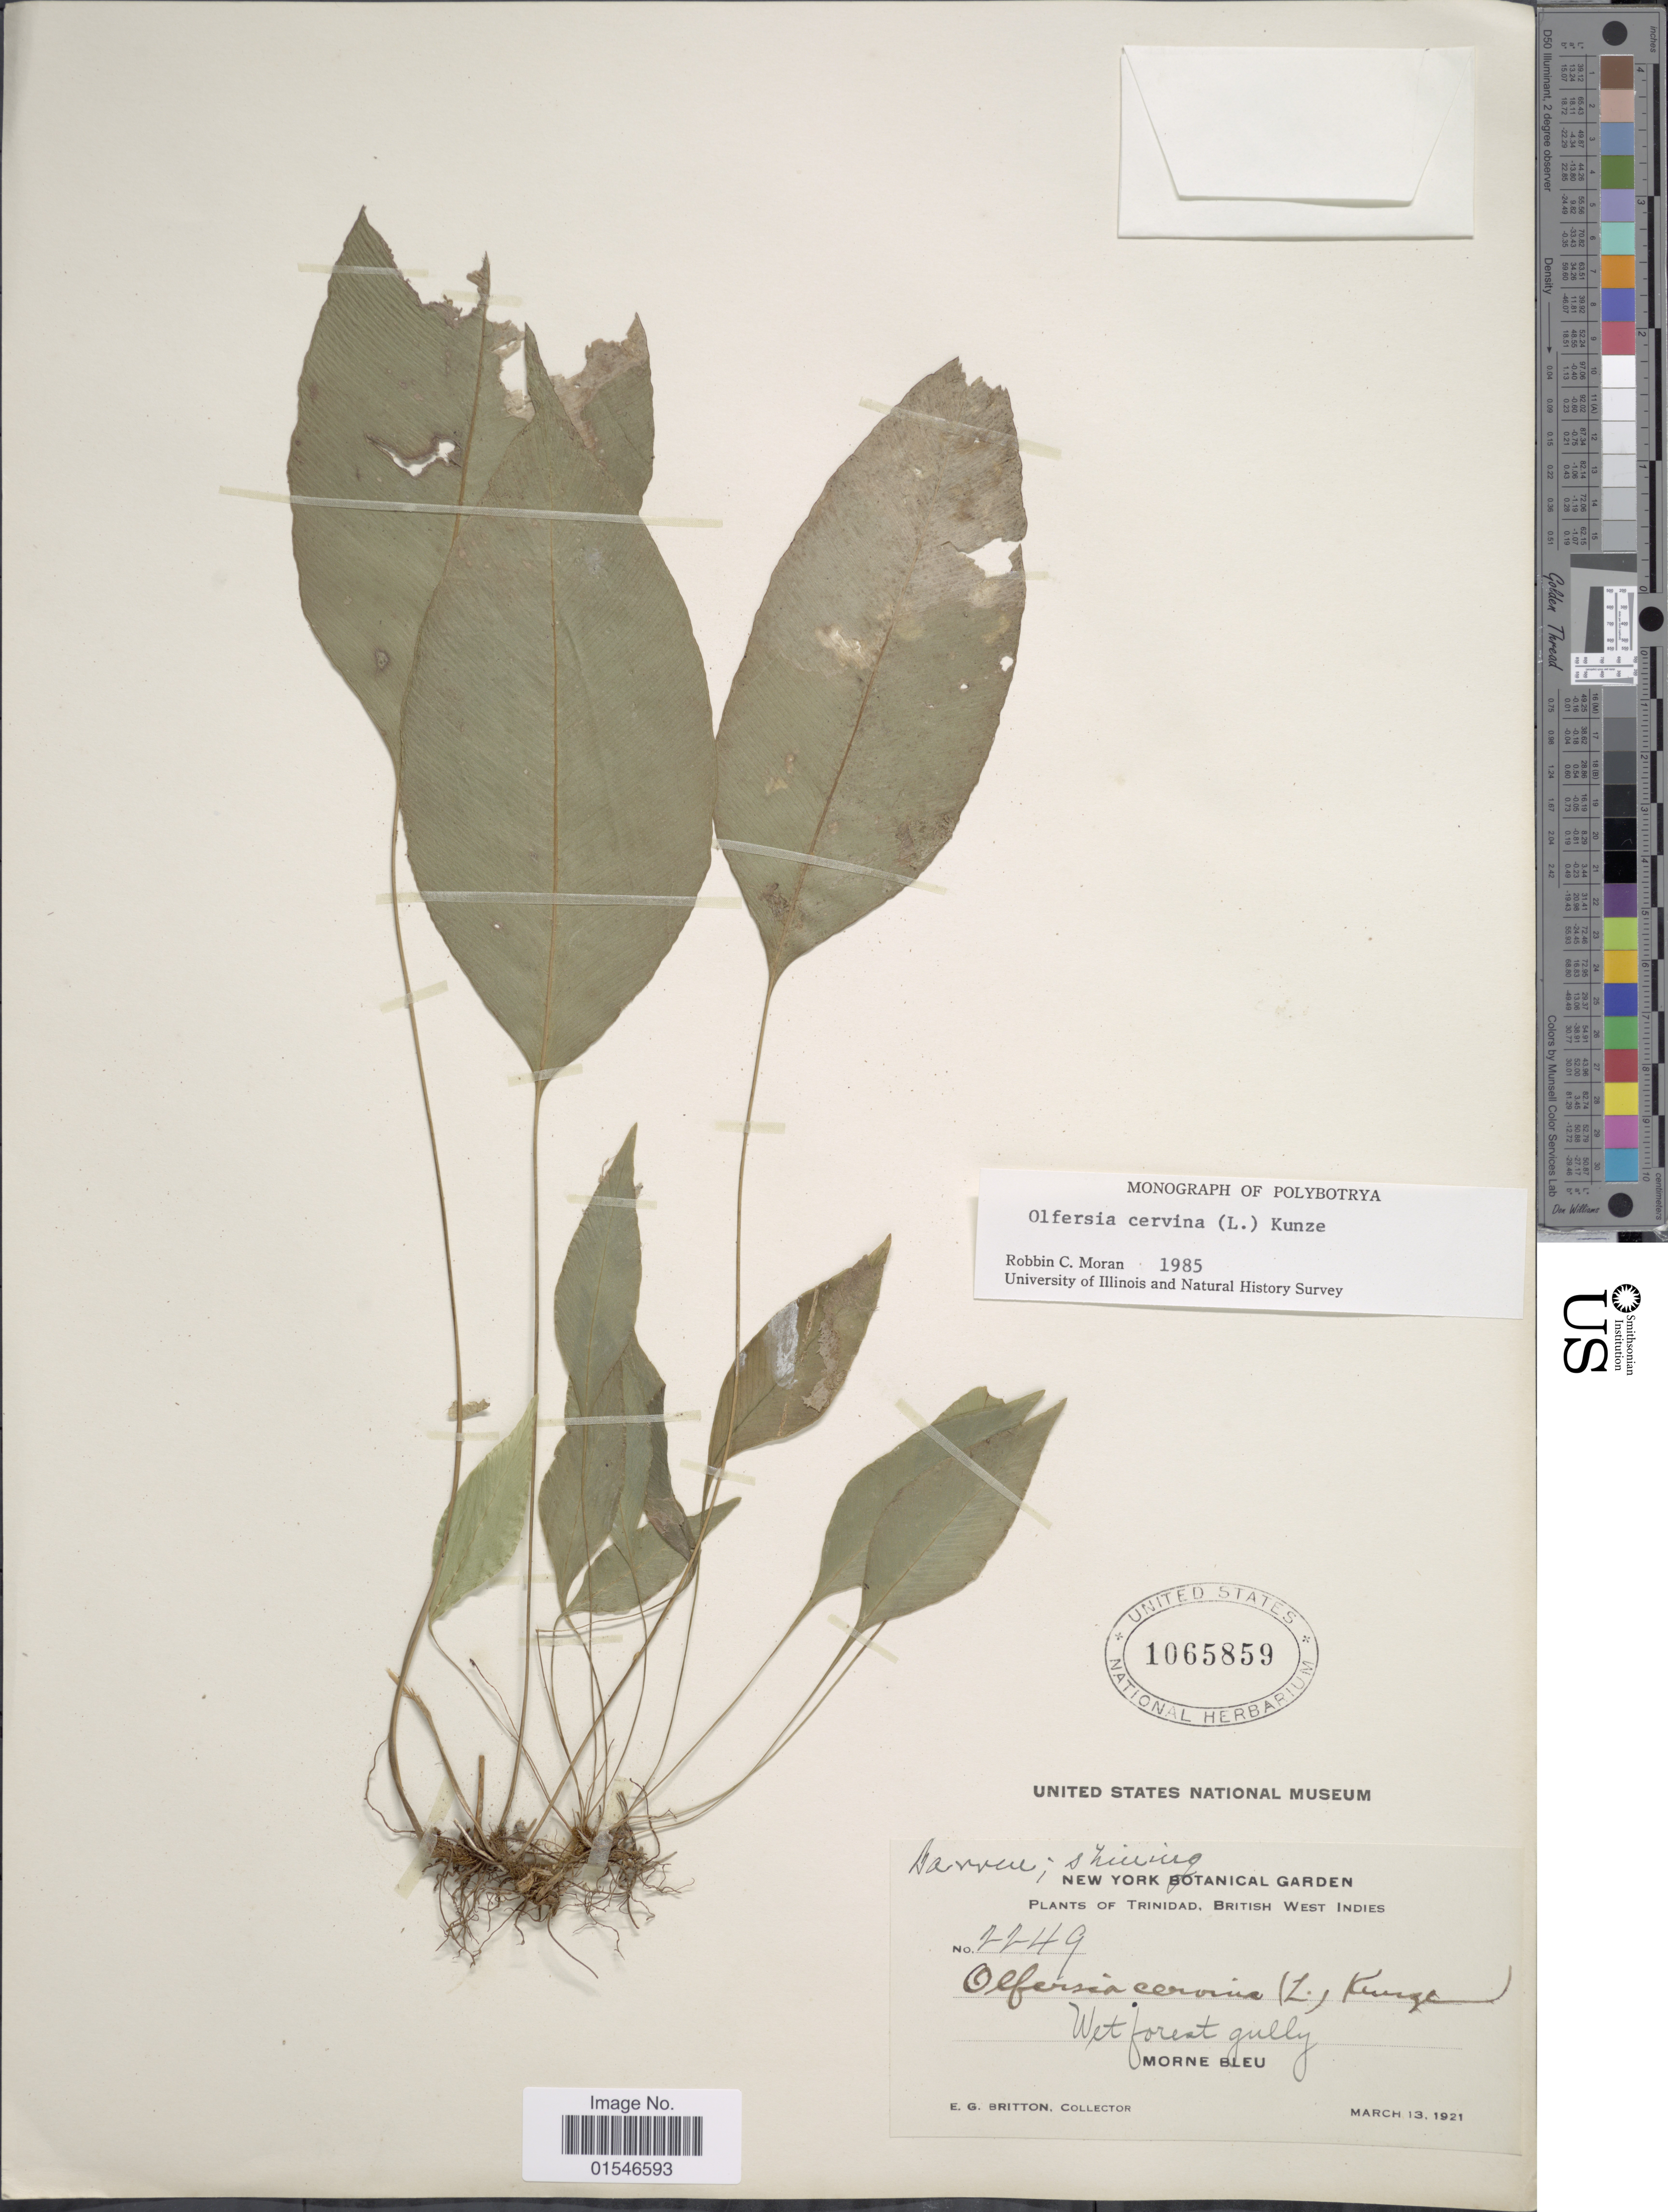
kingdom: Plantae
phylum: Tracheophyta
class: Polypodiopsida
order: Polypodiales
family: Dryopteridaceae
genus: Olfersia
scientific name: Olfersia cervina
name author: (L.) Kunze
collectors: E. G. Britton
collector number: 2249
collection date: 1921-03-13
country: Trinidad and Tobago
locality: Trinidad, British West Indies. Morne Bleu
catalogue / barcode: US 1065859